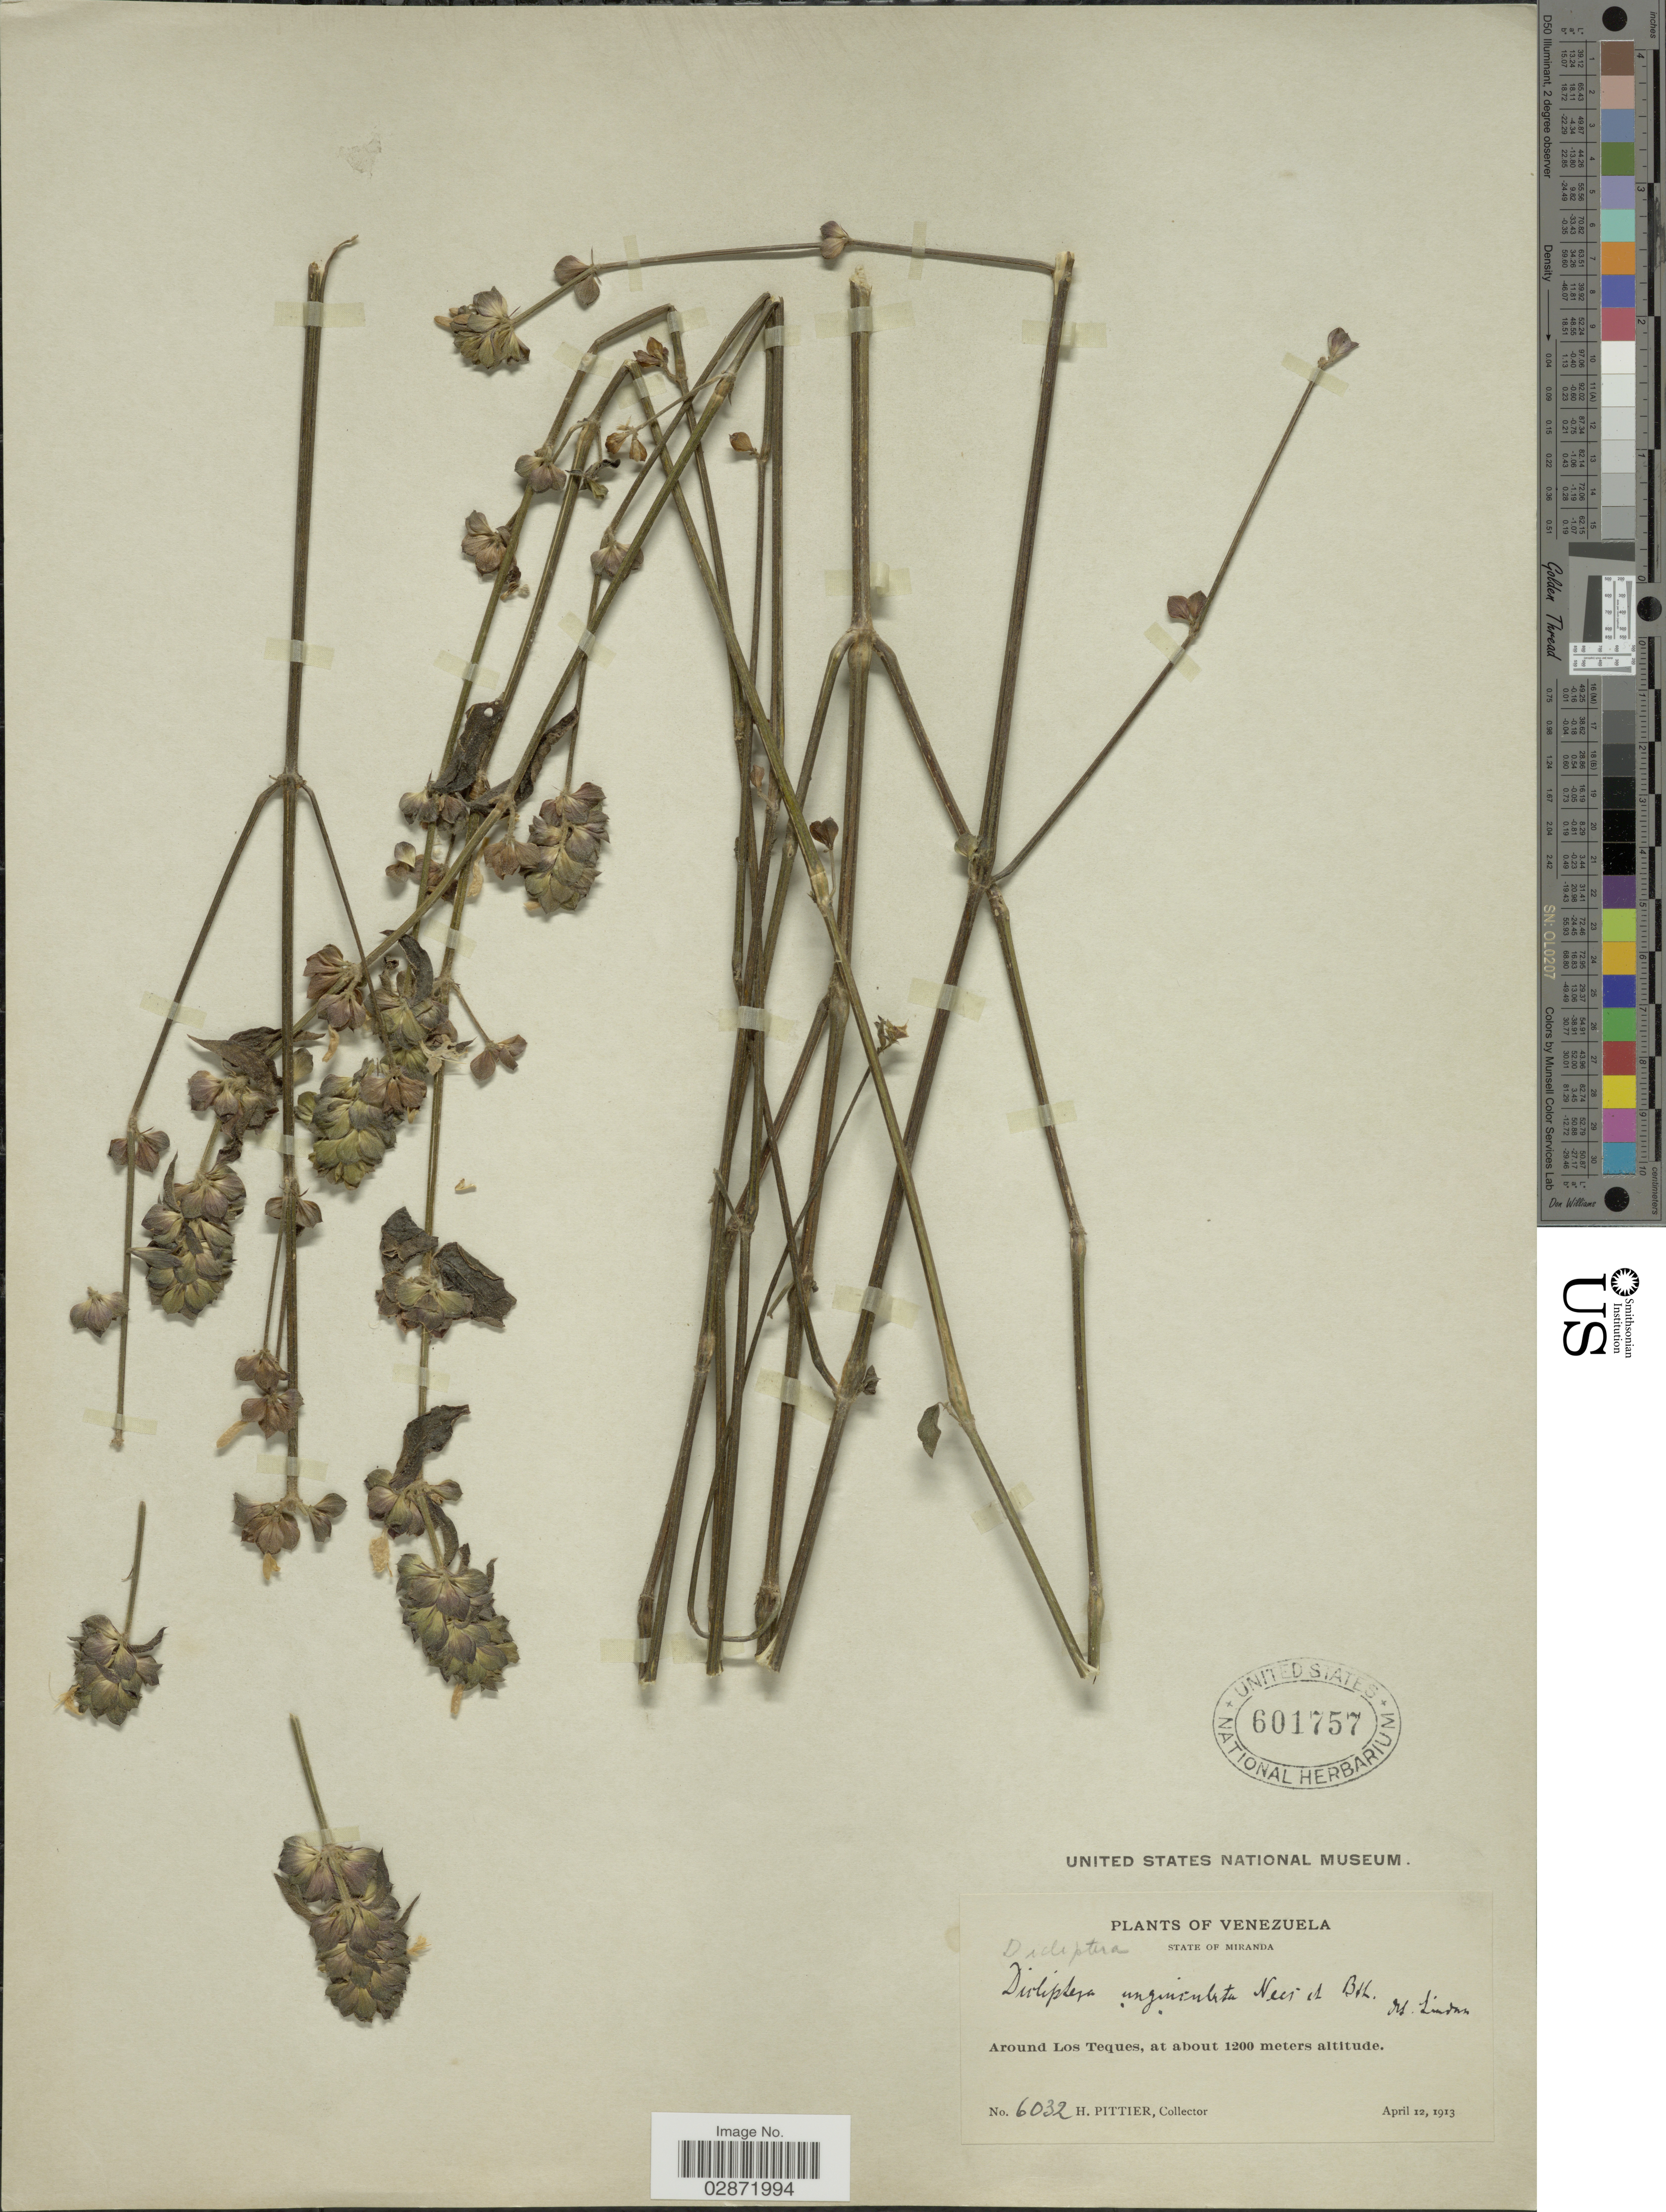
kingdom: Plantae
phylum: Tracheophyta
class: Magnoliopsida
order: Lamiales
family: Acanthaceae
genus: Dicliptera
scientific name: Dicliptera moritziana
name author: S. Schauer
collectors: H. F. Pittier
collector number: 6032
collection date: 1913-04-12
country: Venezuela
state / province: Miranda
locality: State of Miranda. Around Los Teques.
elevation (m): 1200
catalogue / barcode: US 601757